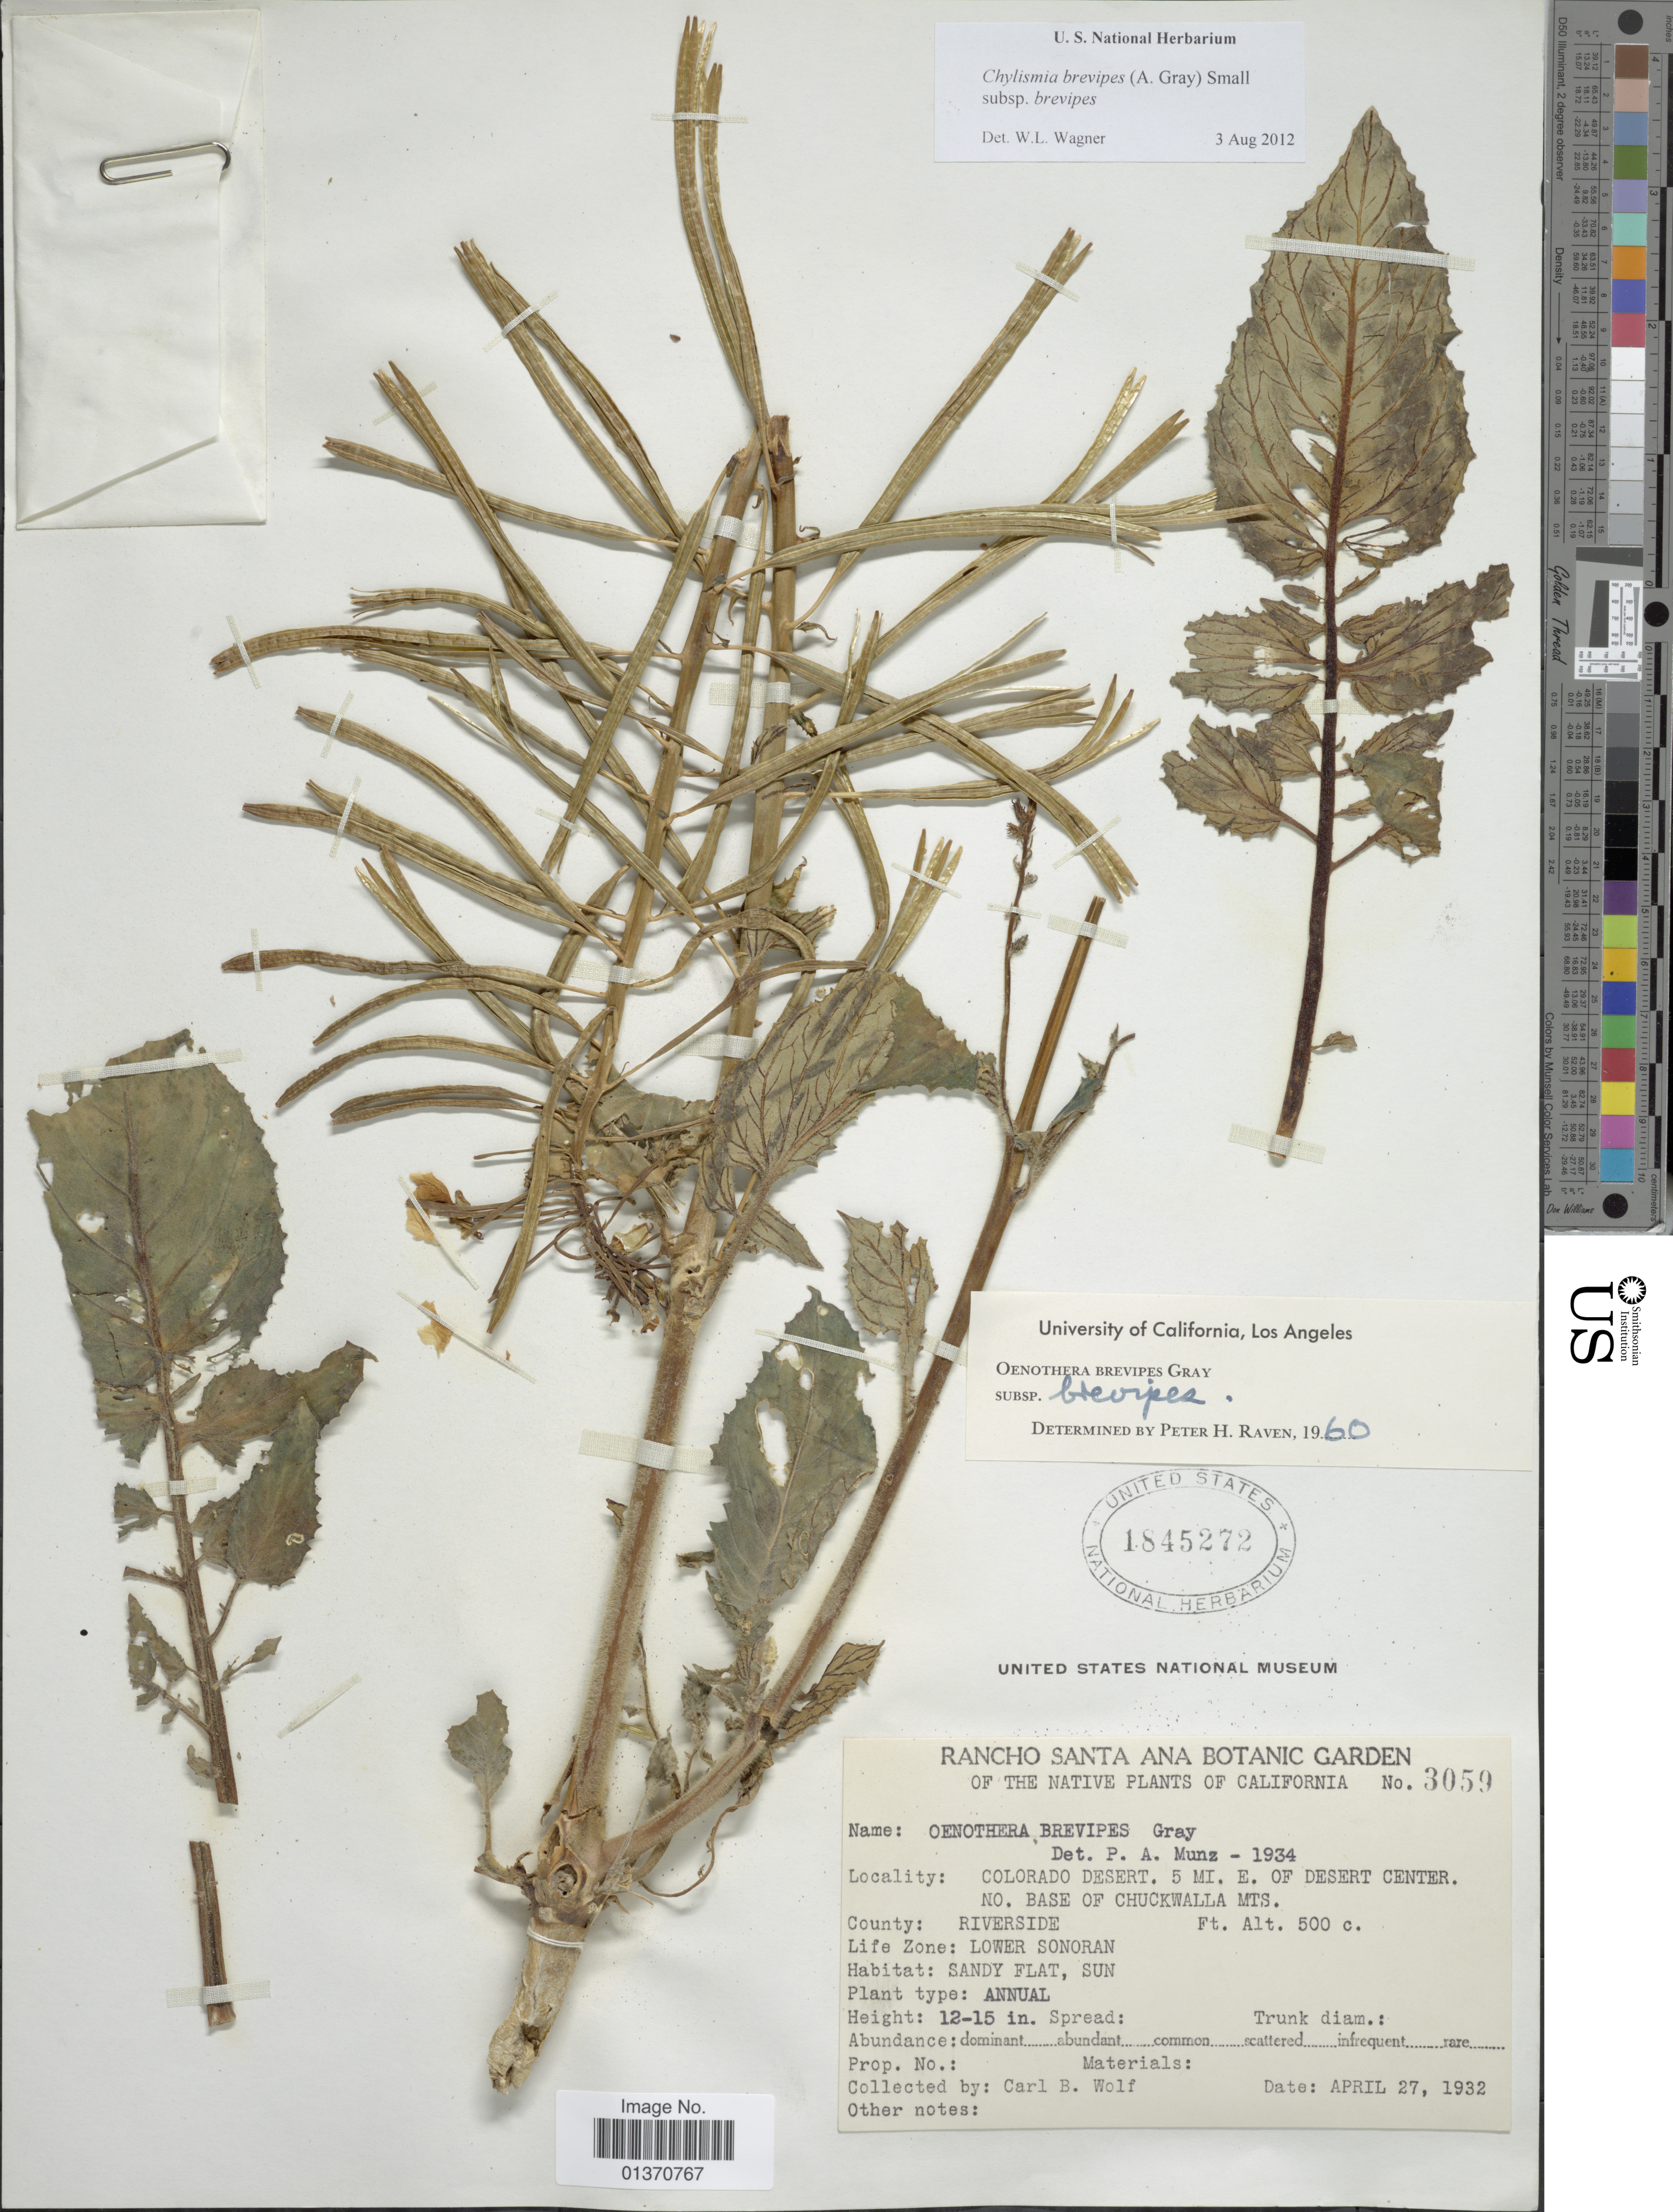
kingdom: Plantae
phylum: Tracheophyta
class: Magnoliopsida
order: Myrtales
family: Onagraceae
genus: Chylismia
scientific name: Chylismia brevipes subsp. brevipes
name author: (A. Gray) Small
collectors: C. B. Wolf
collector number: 3059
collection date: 1932-04-27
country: United States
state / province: California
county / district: Riverside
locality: Colorado Desert, 5 mi. e. of Desert Center, no. base of Chuckwalla Mts, County: Riverside, Lower Sonoran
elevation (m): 152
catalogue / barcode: US 1845272